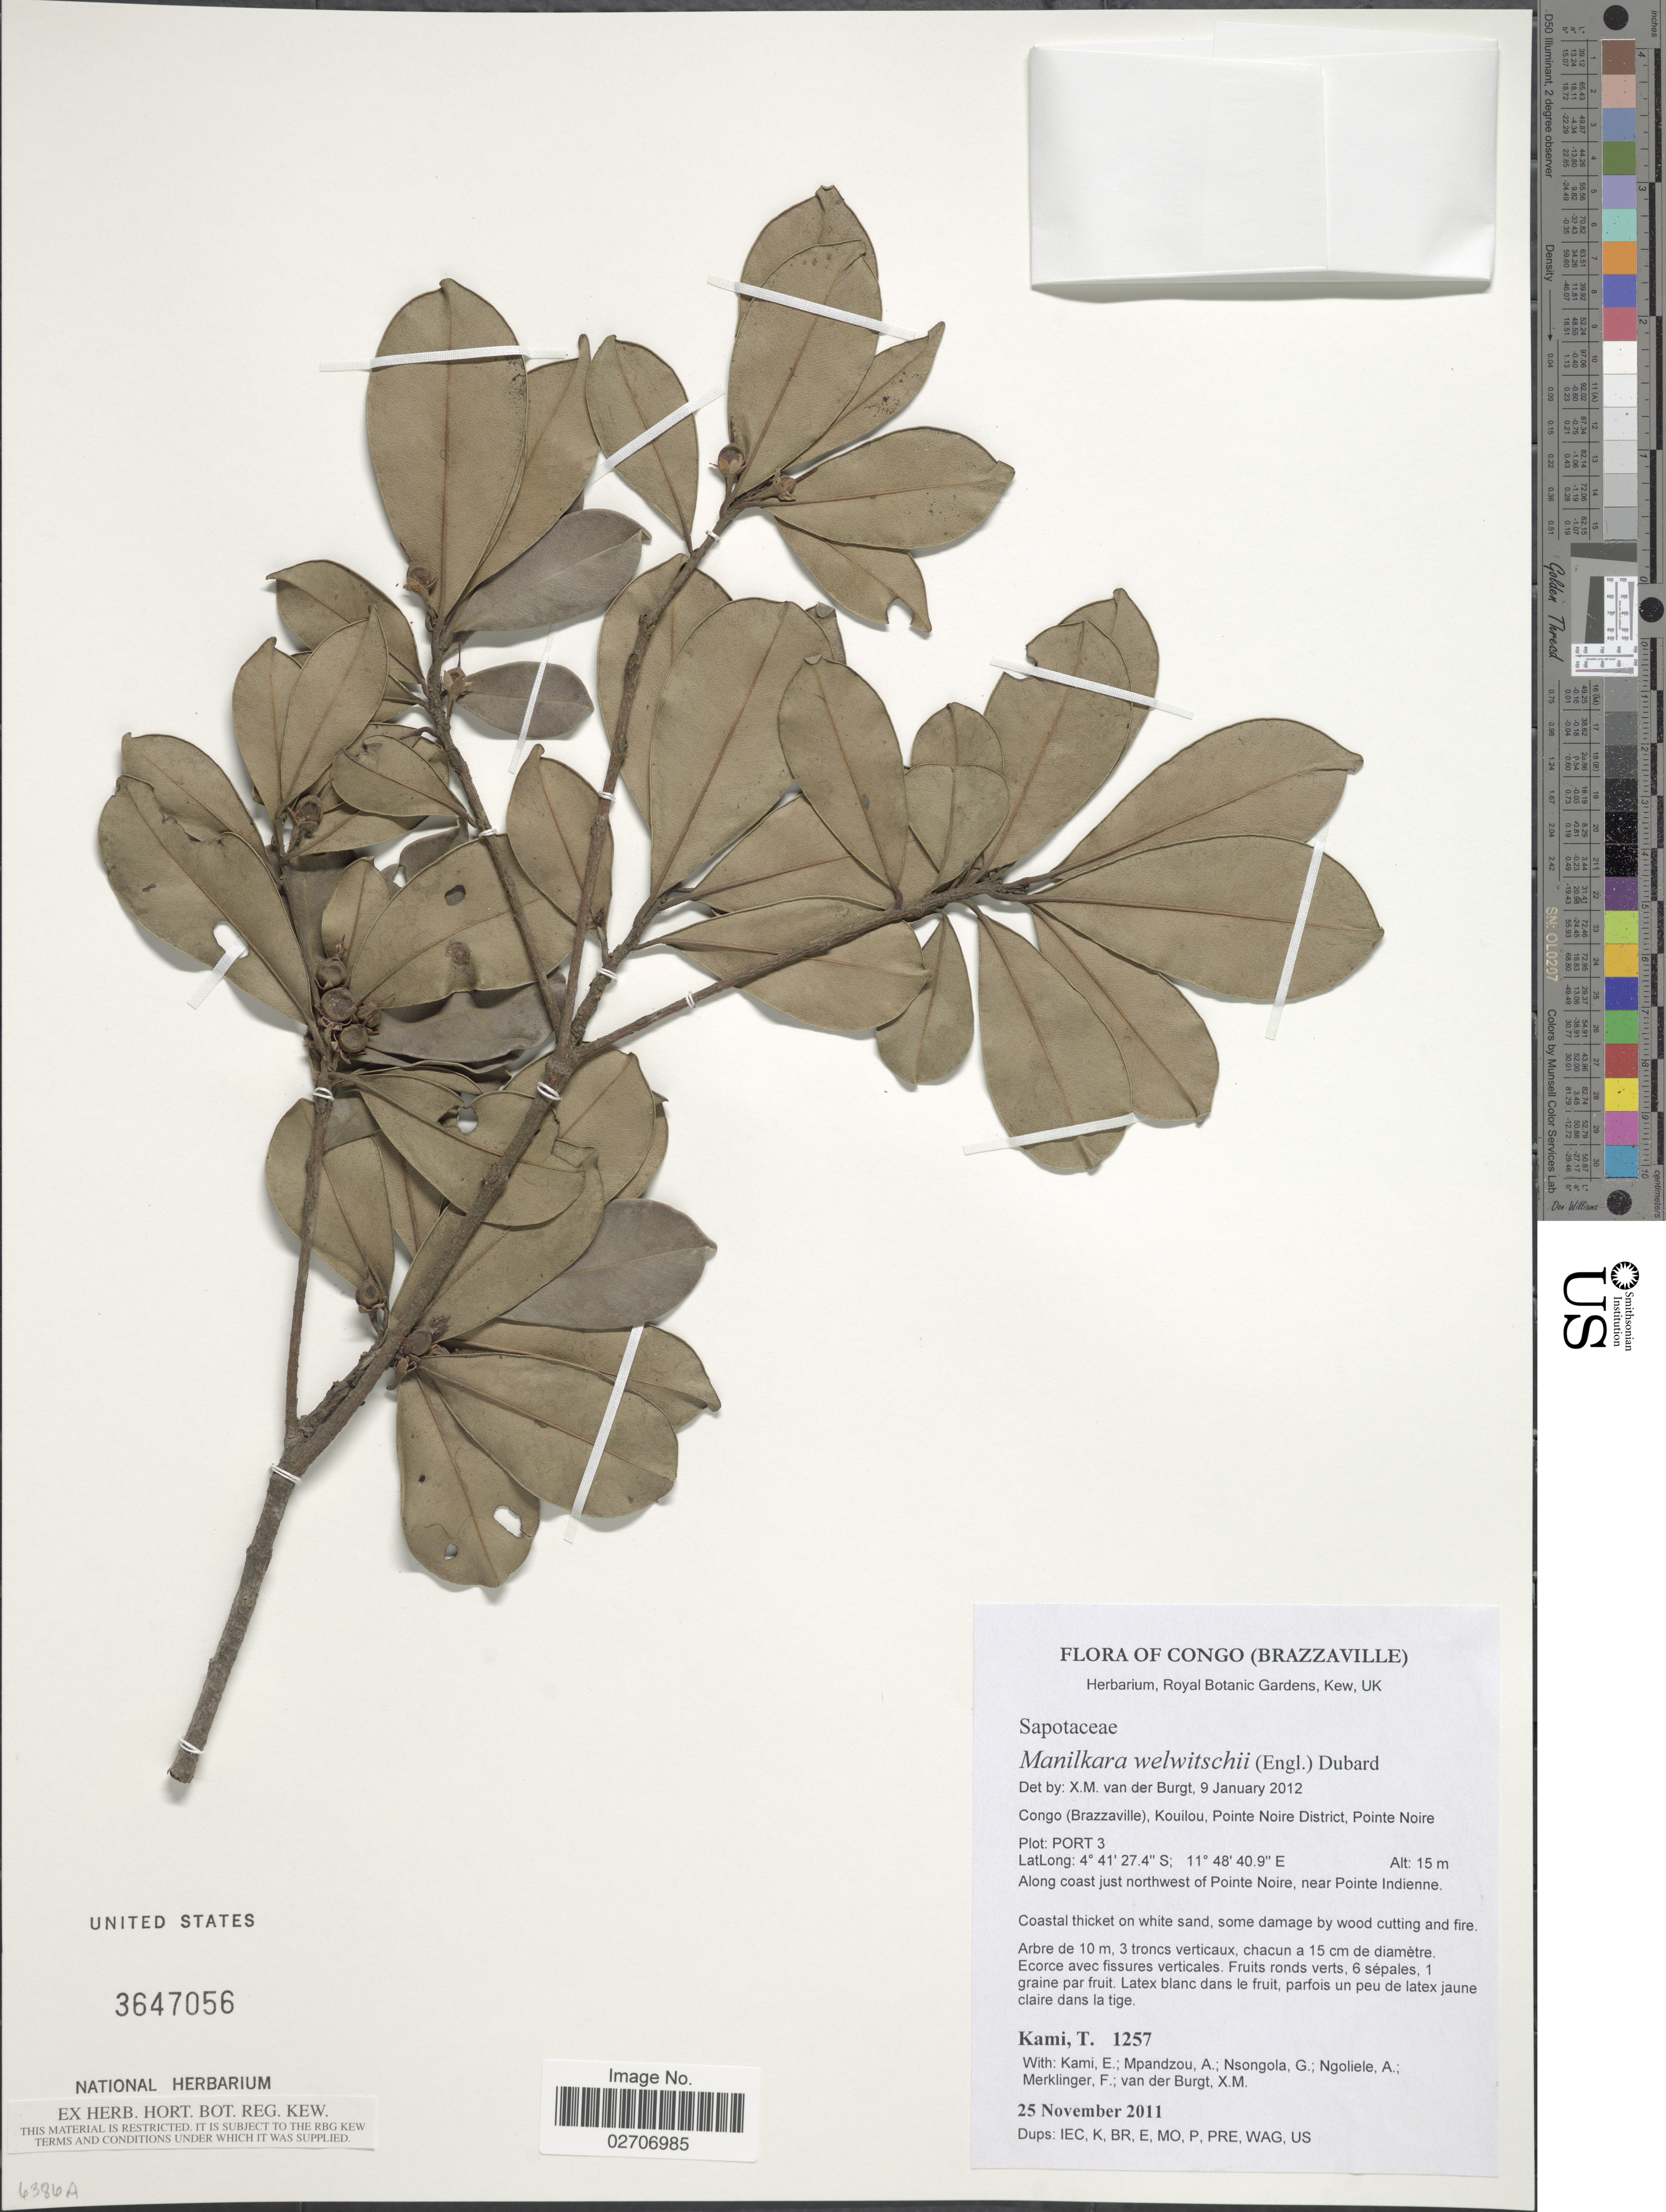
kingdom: Plantae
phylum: Tracheophyta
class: Magnoliopsida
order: Ericales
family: Sapotaceae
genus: Manilkara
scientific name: Manilkara welwitschii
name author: (Engl.) Dubard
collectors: T. Kami, E. Kami, A. Mpandzou, G. Nsongola & et al.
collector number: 1257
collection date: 2011-11-25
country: Congo, Republic of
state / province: Kouilou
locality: Congo (Brazzaville), Kouilou, Pointe Noire District, Pointe Noire, Along coast just northwest of Pointe Noire, near Pointe Indienne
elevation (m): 15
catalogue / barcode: US 3647056